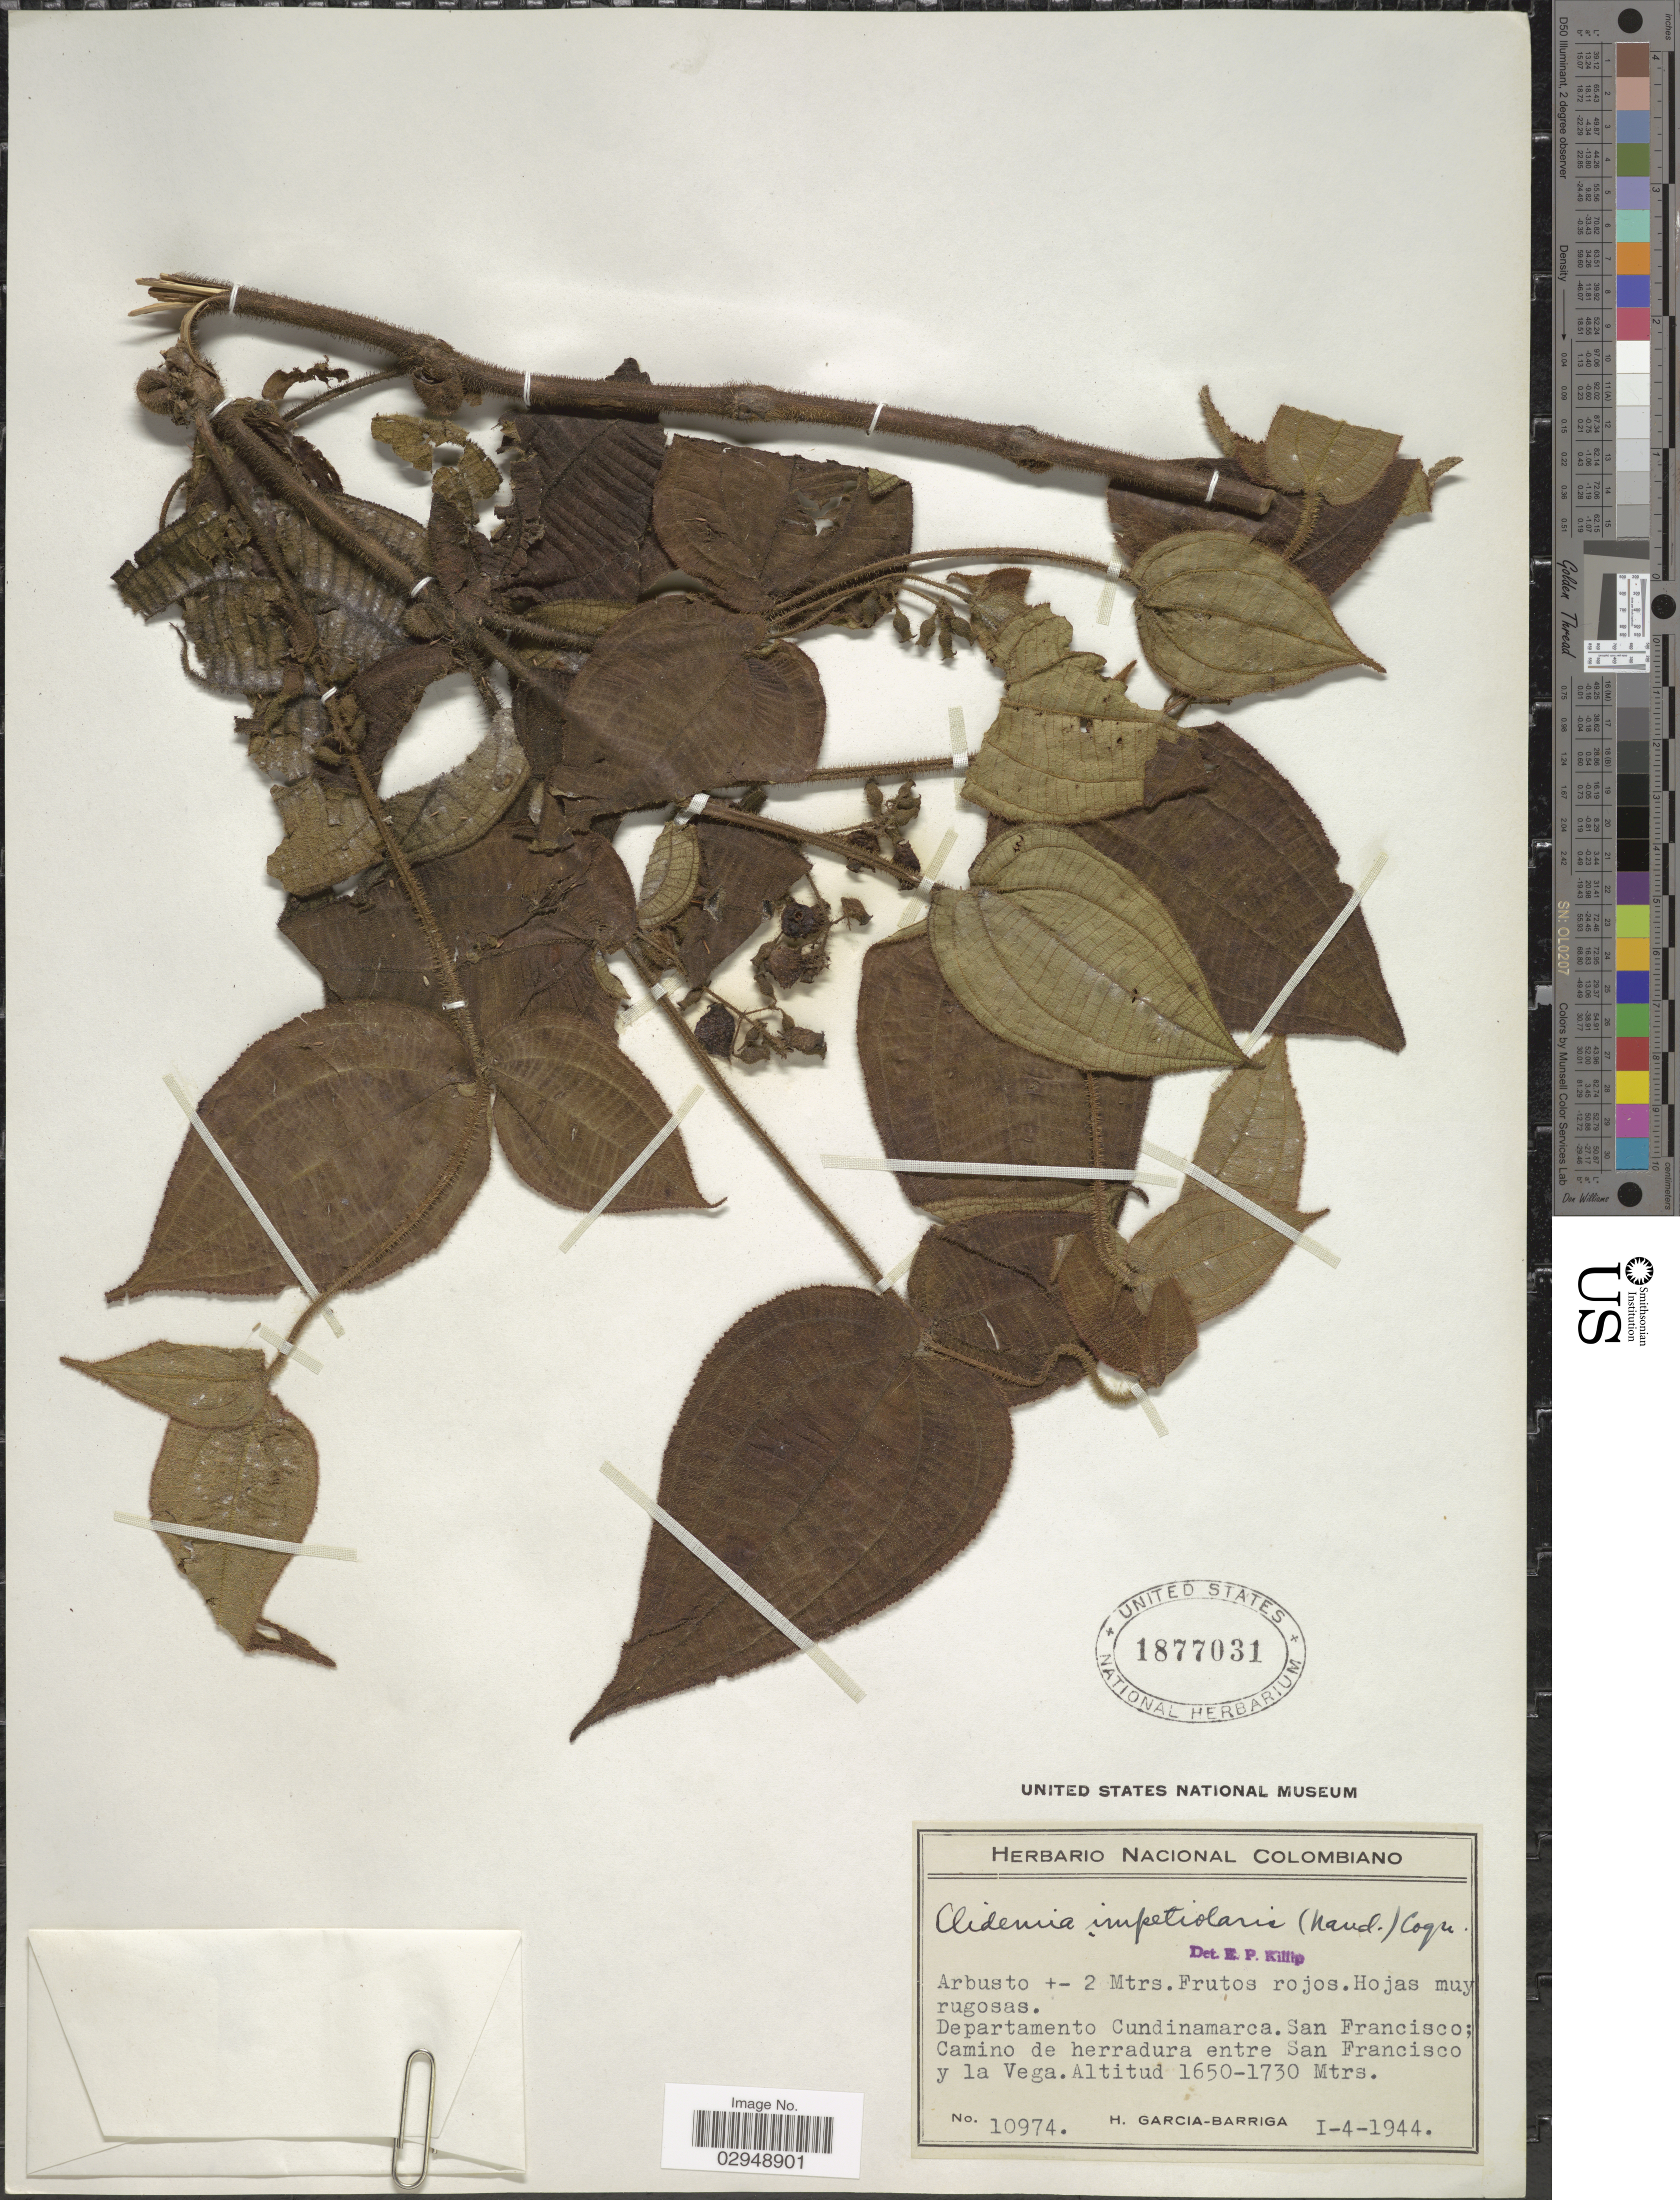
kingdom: Plantae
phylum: Tracheophyta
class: Magnoliopsida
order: Myrtales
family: Melastomataceae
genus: Clidemia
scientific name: Clidemia ciliata var. elata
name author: D. Don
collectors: H. García Barriga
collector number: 10974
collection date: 1944-01-04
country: Colombia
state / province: Cundinamarca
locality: Departamento Cundinamarca. San Francisco; Camino de herradura entre San Francisco y la Vega.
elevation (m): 1650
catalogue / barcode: US 1877031